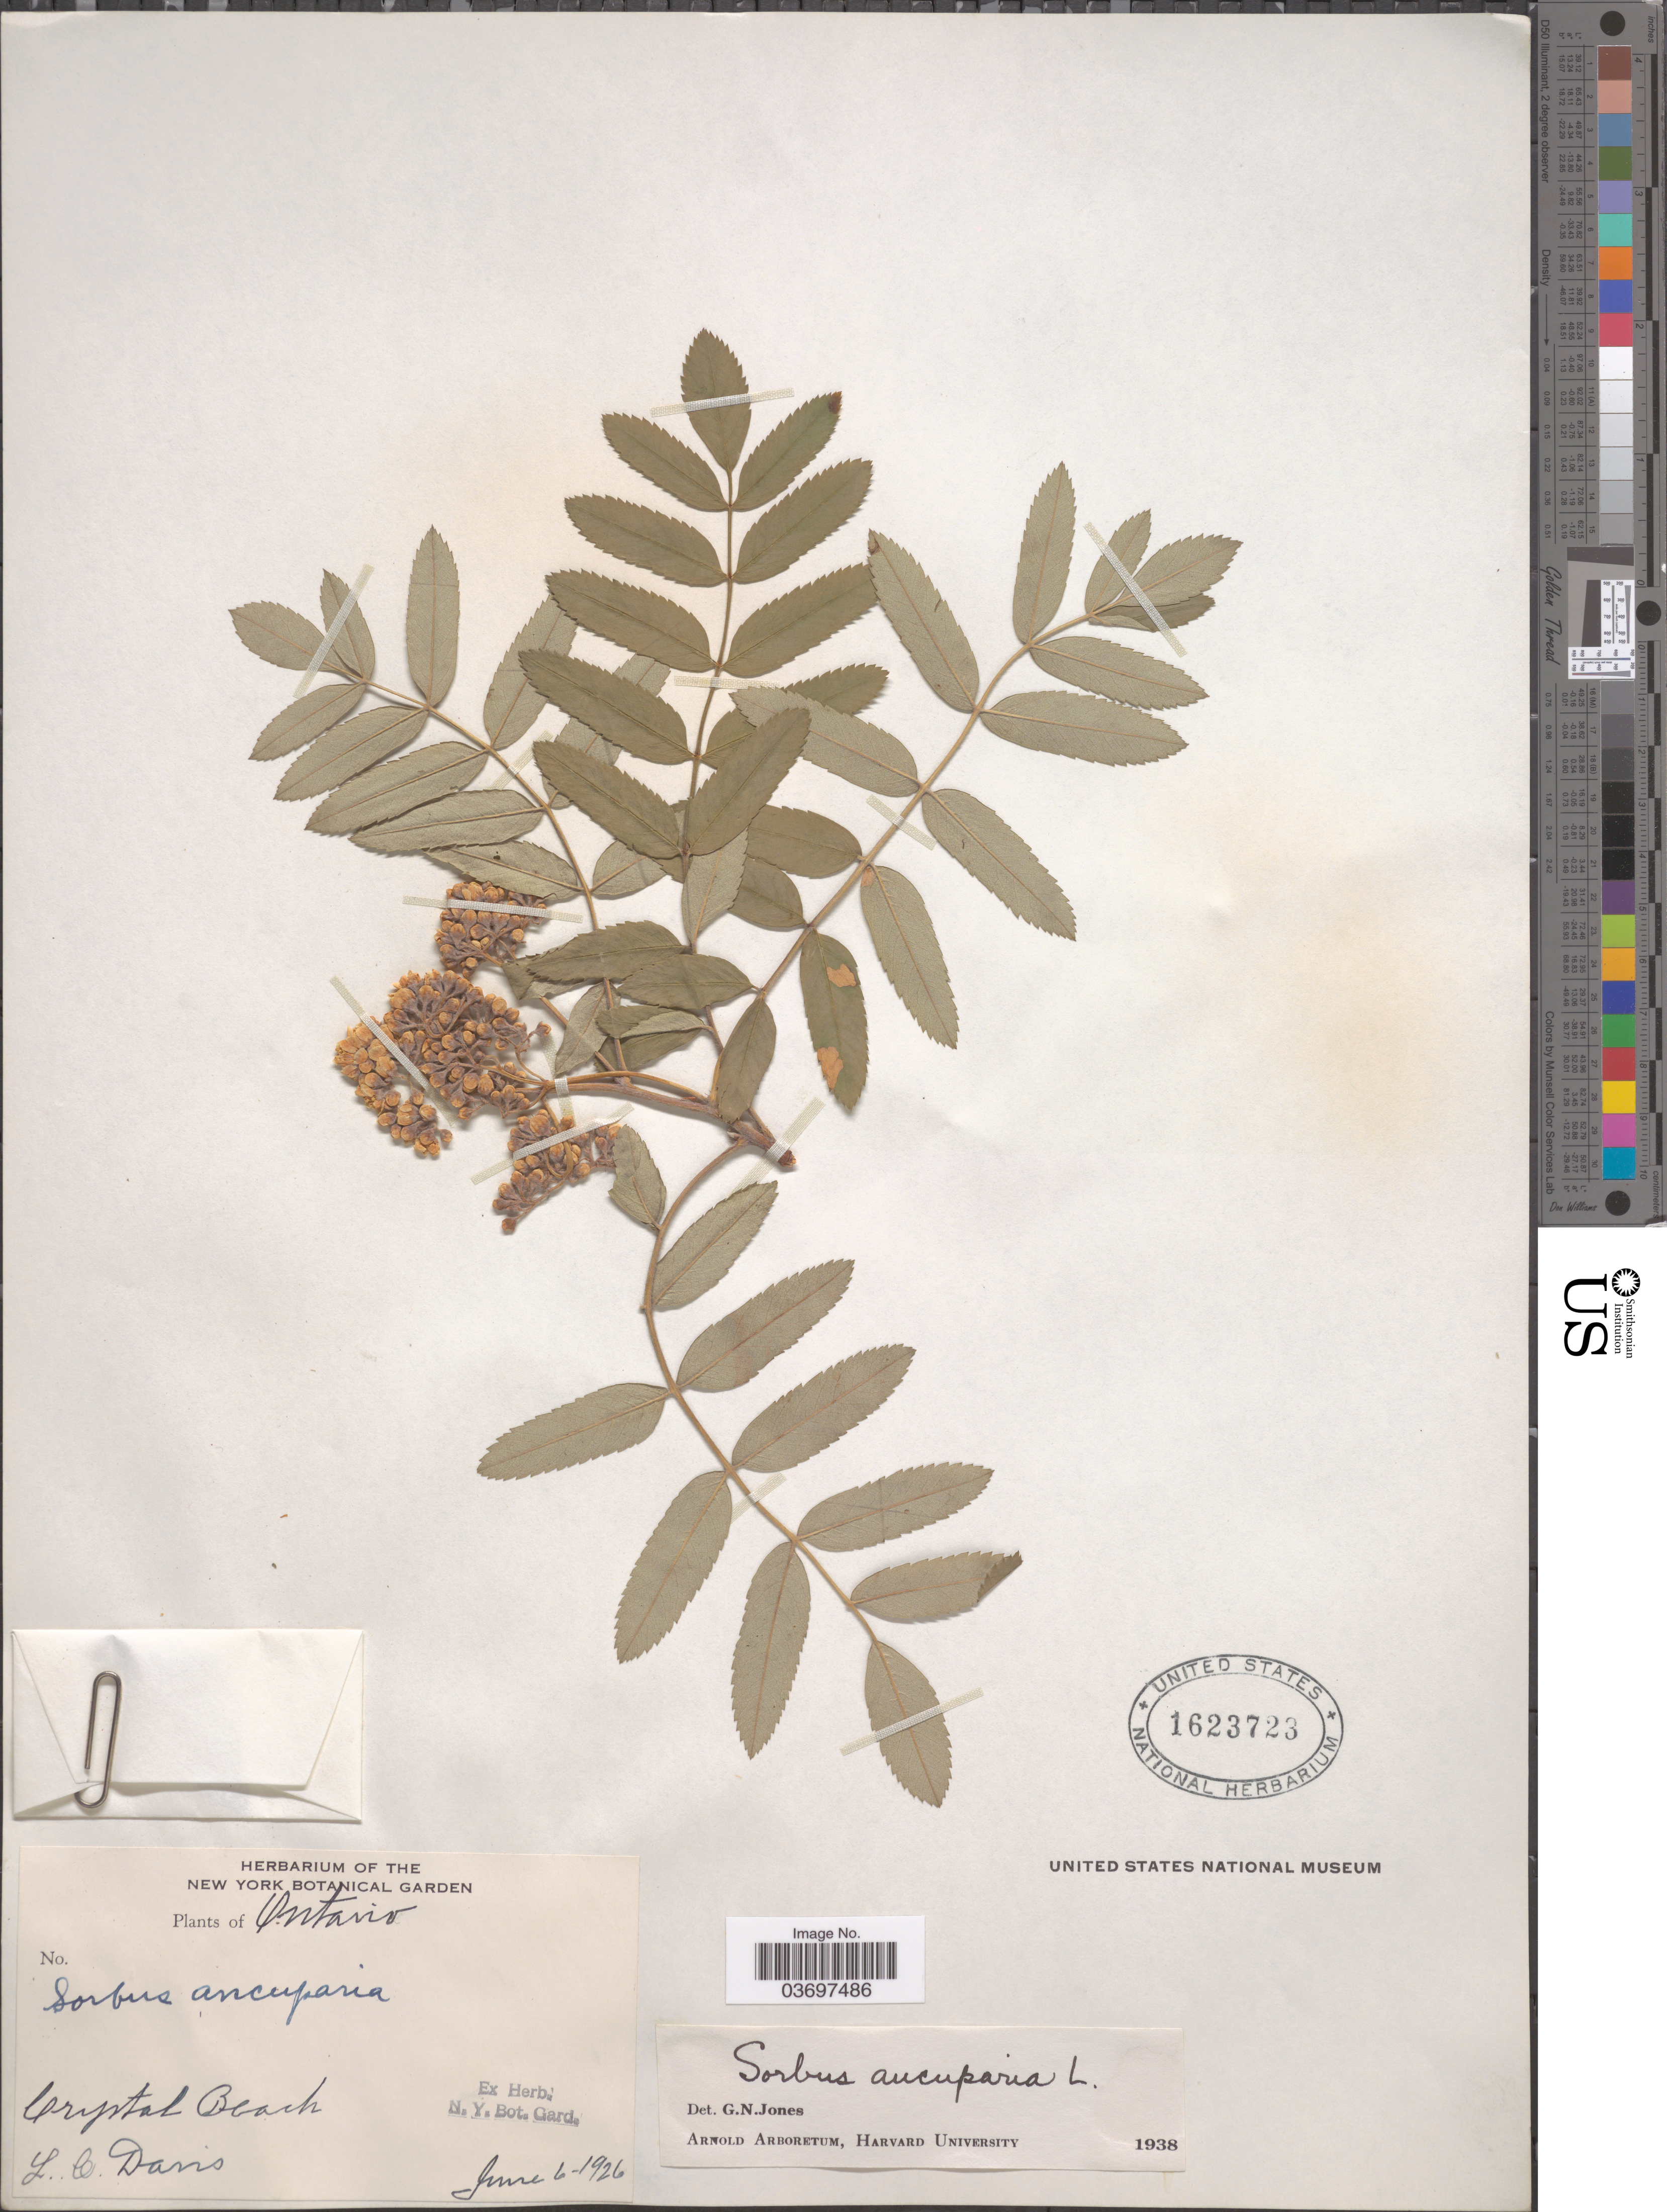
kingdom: Plantae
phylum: Tracheophyta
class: Magnoliopsida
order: Rosales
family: Rosaceae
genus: Sorbus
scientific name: Sorbus aucuparia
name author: L.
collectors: L. C. Davis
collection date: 1926-06-06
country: Canada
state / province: Ontario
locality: Crystal Beach.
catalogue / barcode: US 1623723